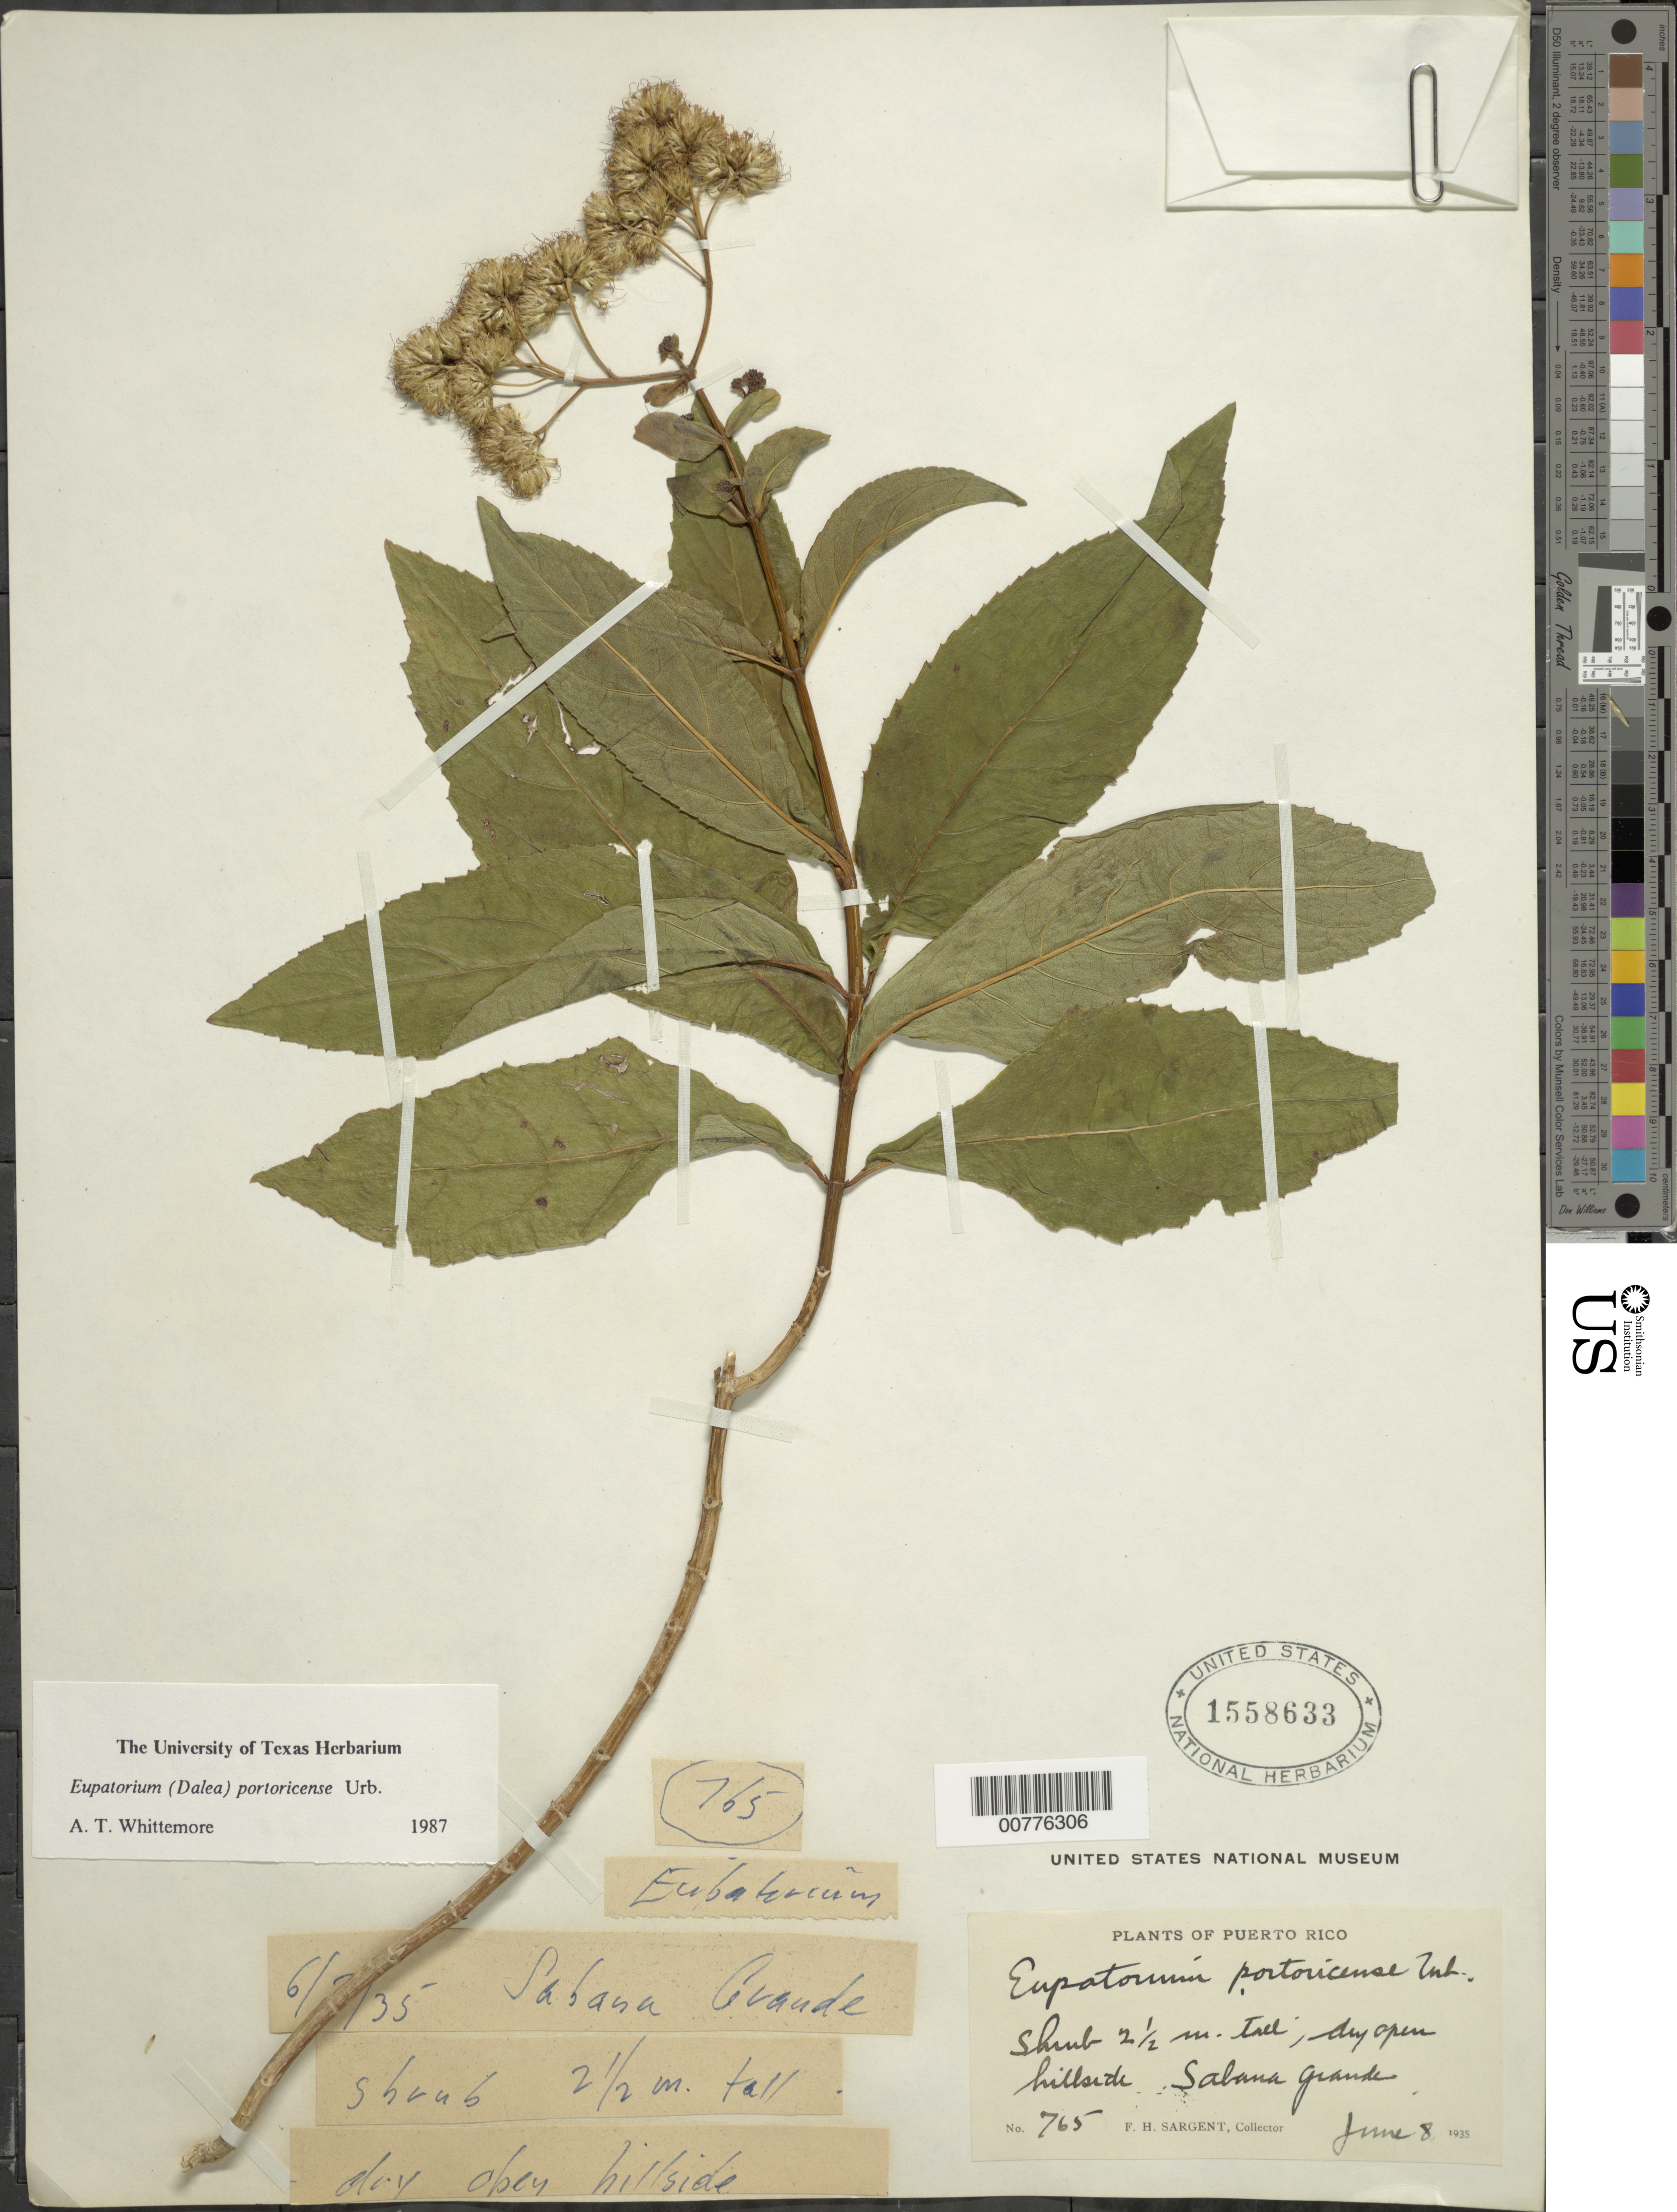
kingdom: Plantae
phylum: Tracheophyta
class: Magnoliopsida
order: Asterales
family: Asteraceae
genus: Critonia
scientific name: Critonia portoricensis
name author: (Urb.) Britton & P. Wilson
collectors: F. H. Sargent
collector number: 765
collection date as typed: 08 Jun 1935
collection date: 1935-06-08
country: Puerto Rico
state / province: Sabana Grande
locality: Dry open hillside, Sabana Grande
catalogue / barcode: US 1558633